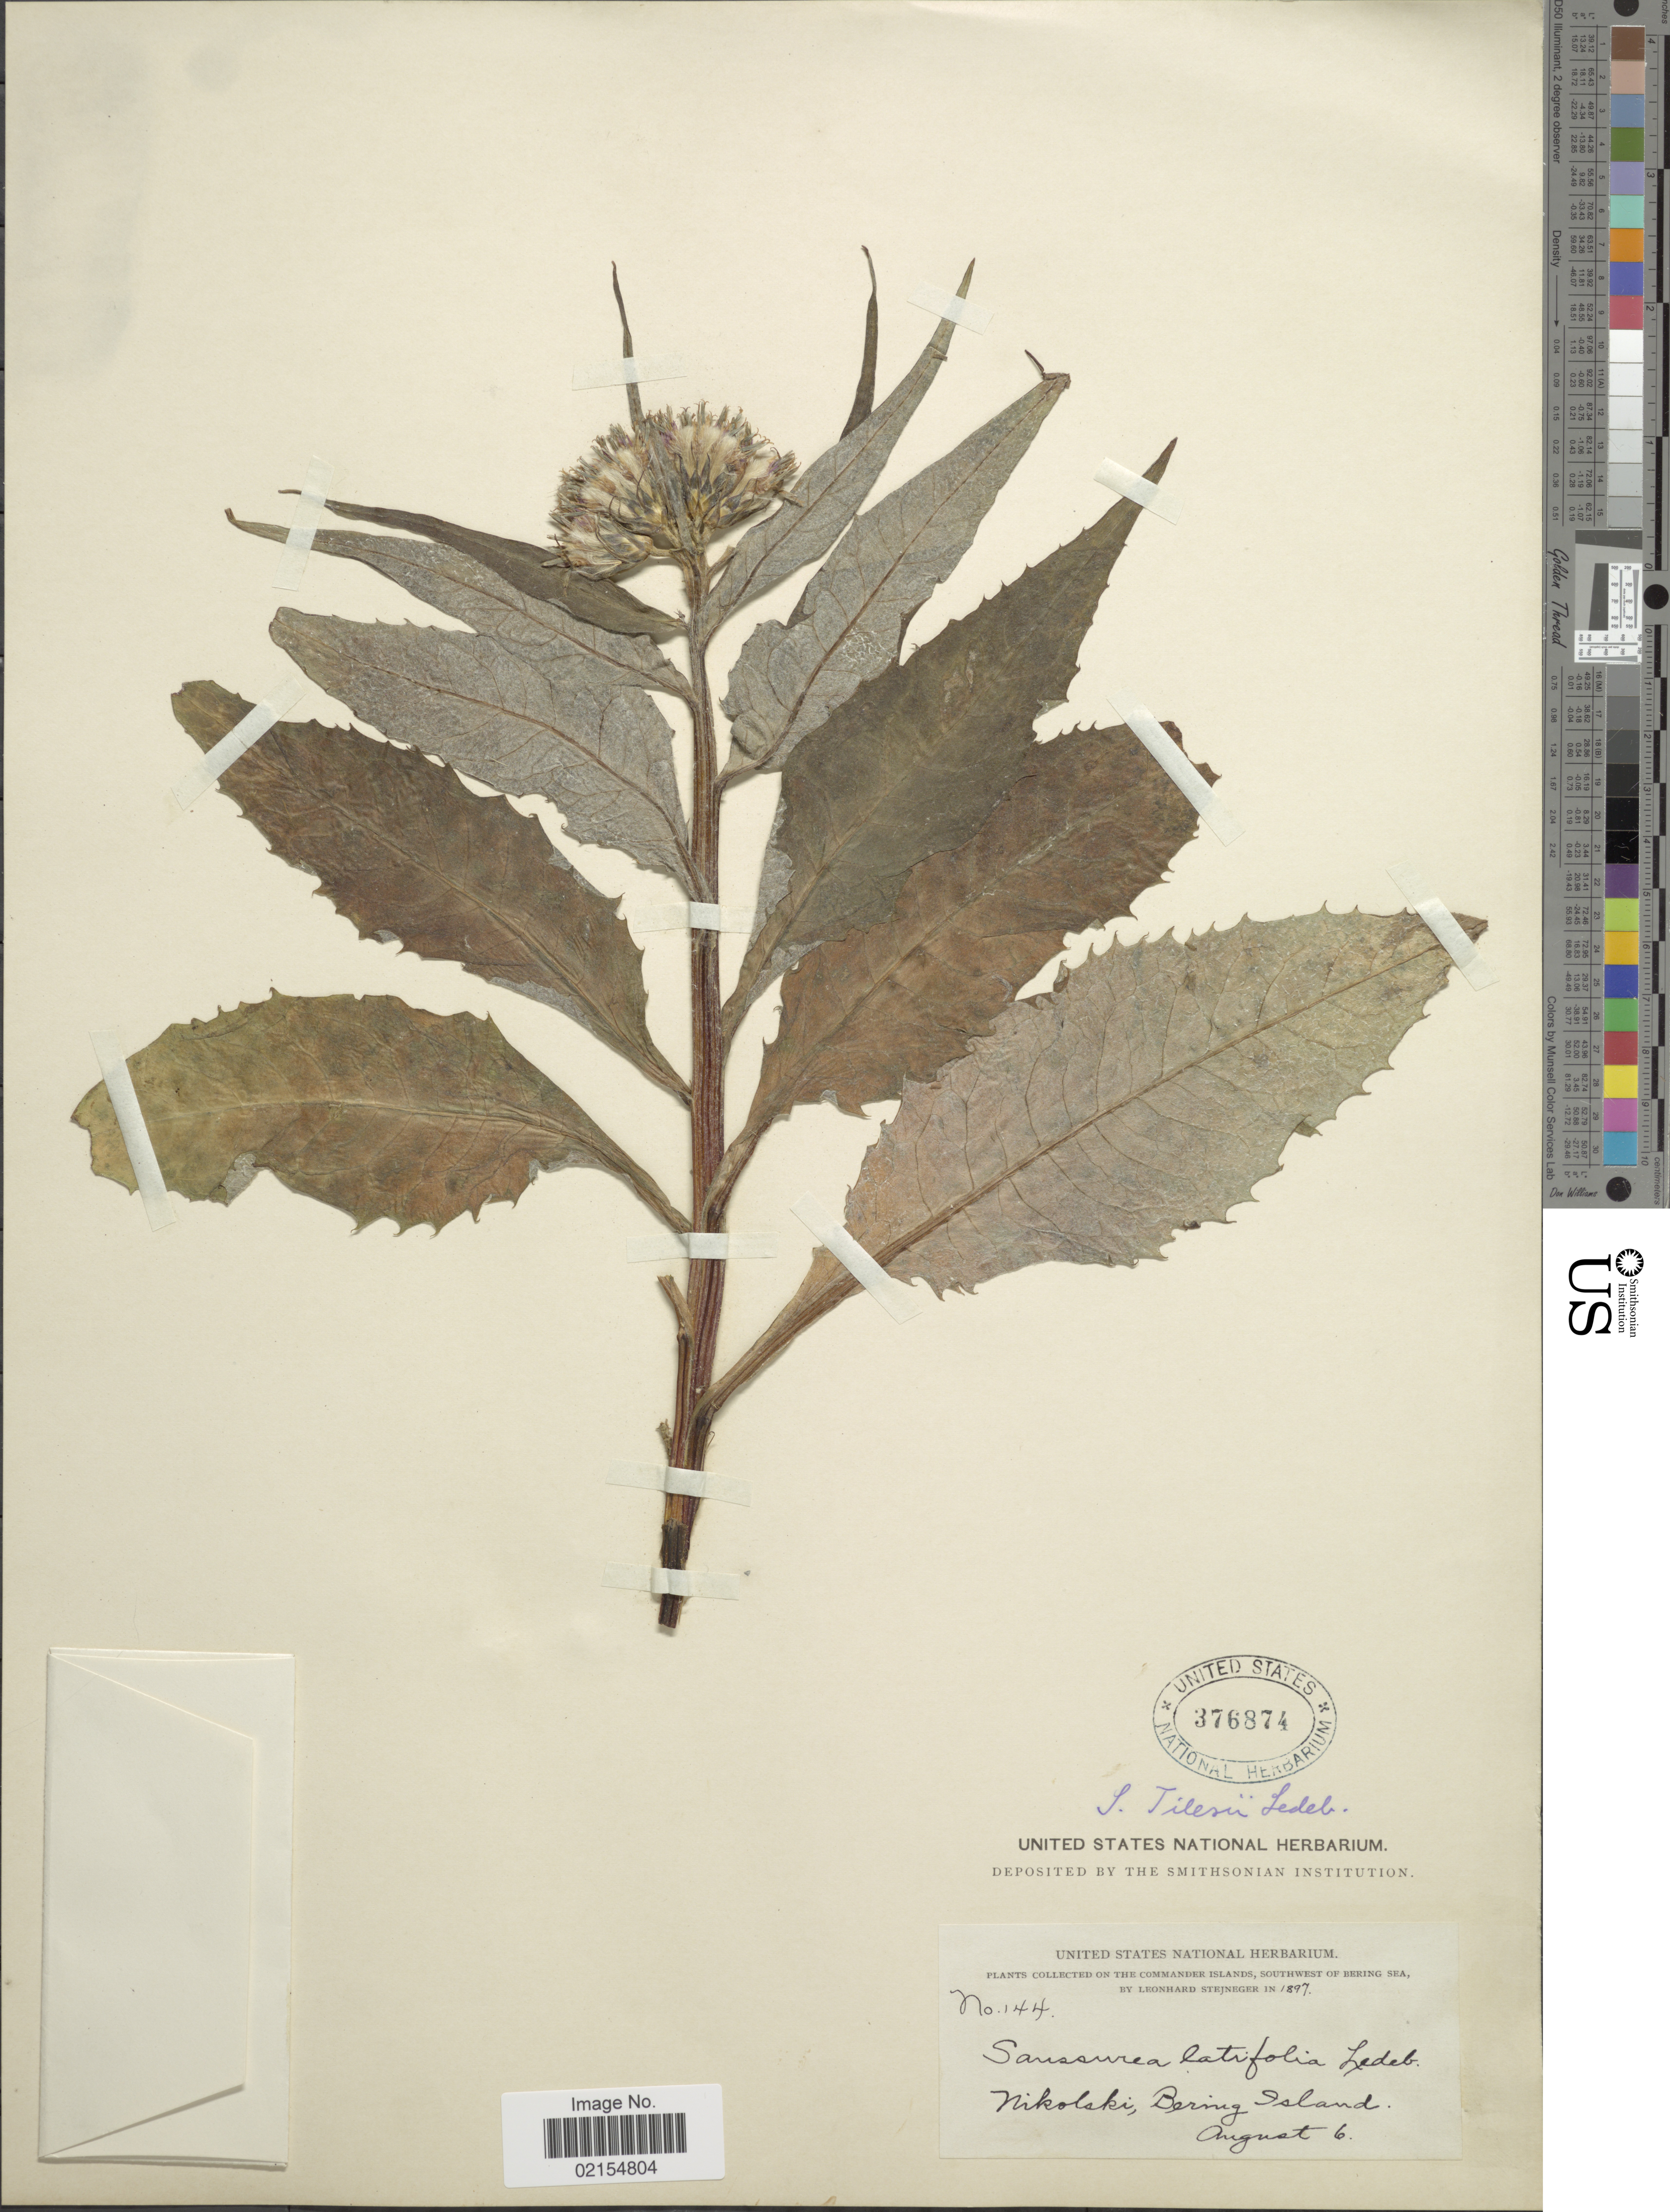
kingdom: Plantae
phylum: Tracheophyta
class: Magnoliopsida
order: Asterales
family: Asteraceae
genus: Saussurea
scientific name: Saussurea tilesii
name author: Ledeb.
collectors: L. Stejneger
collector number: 144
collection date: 1897-08-06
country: Russian Federation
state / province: Kamchatka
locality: On the Commander Islands, Southwest of Bering Sea, Nikolski, Bering Island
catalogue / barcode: US 376874